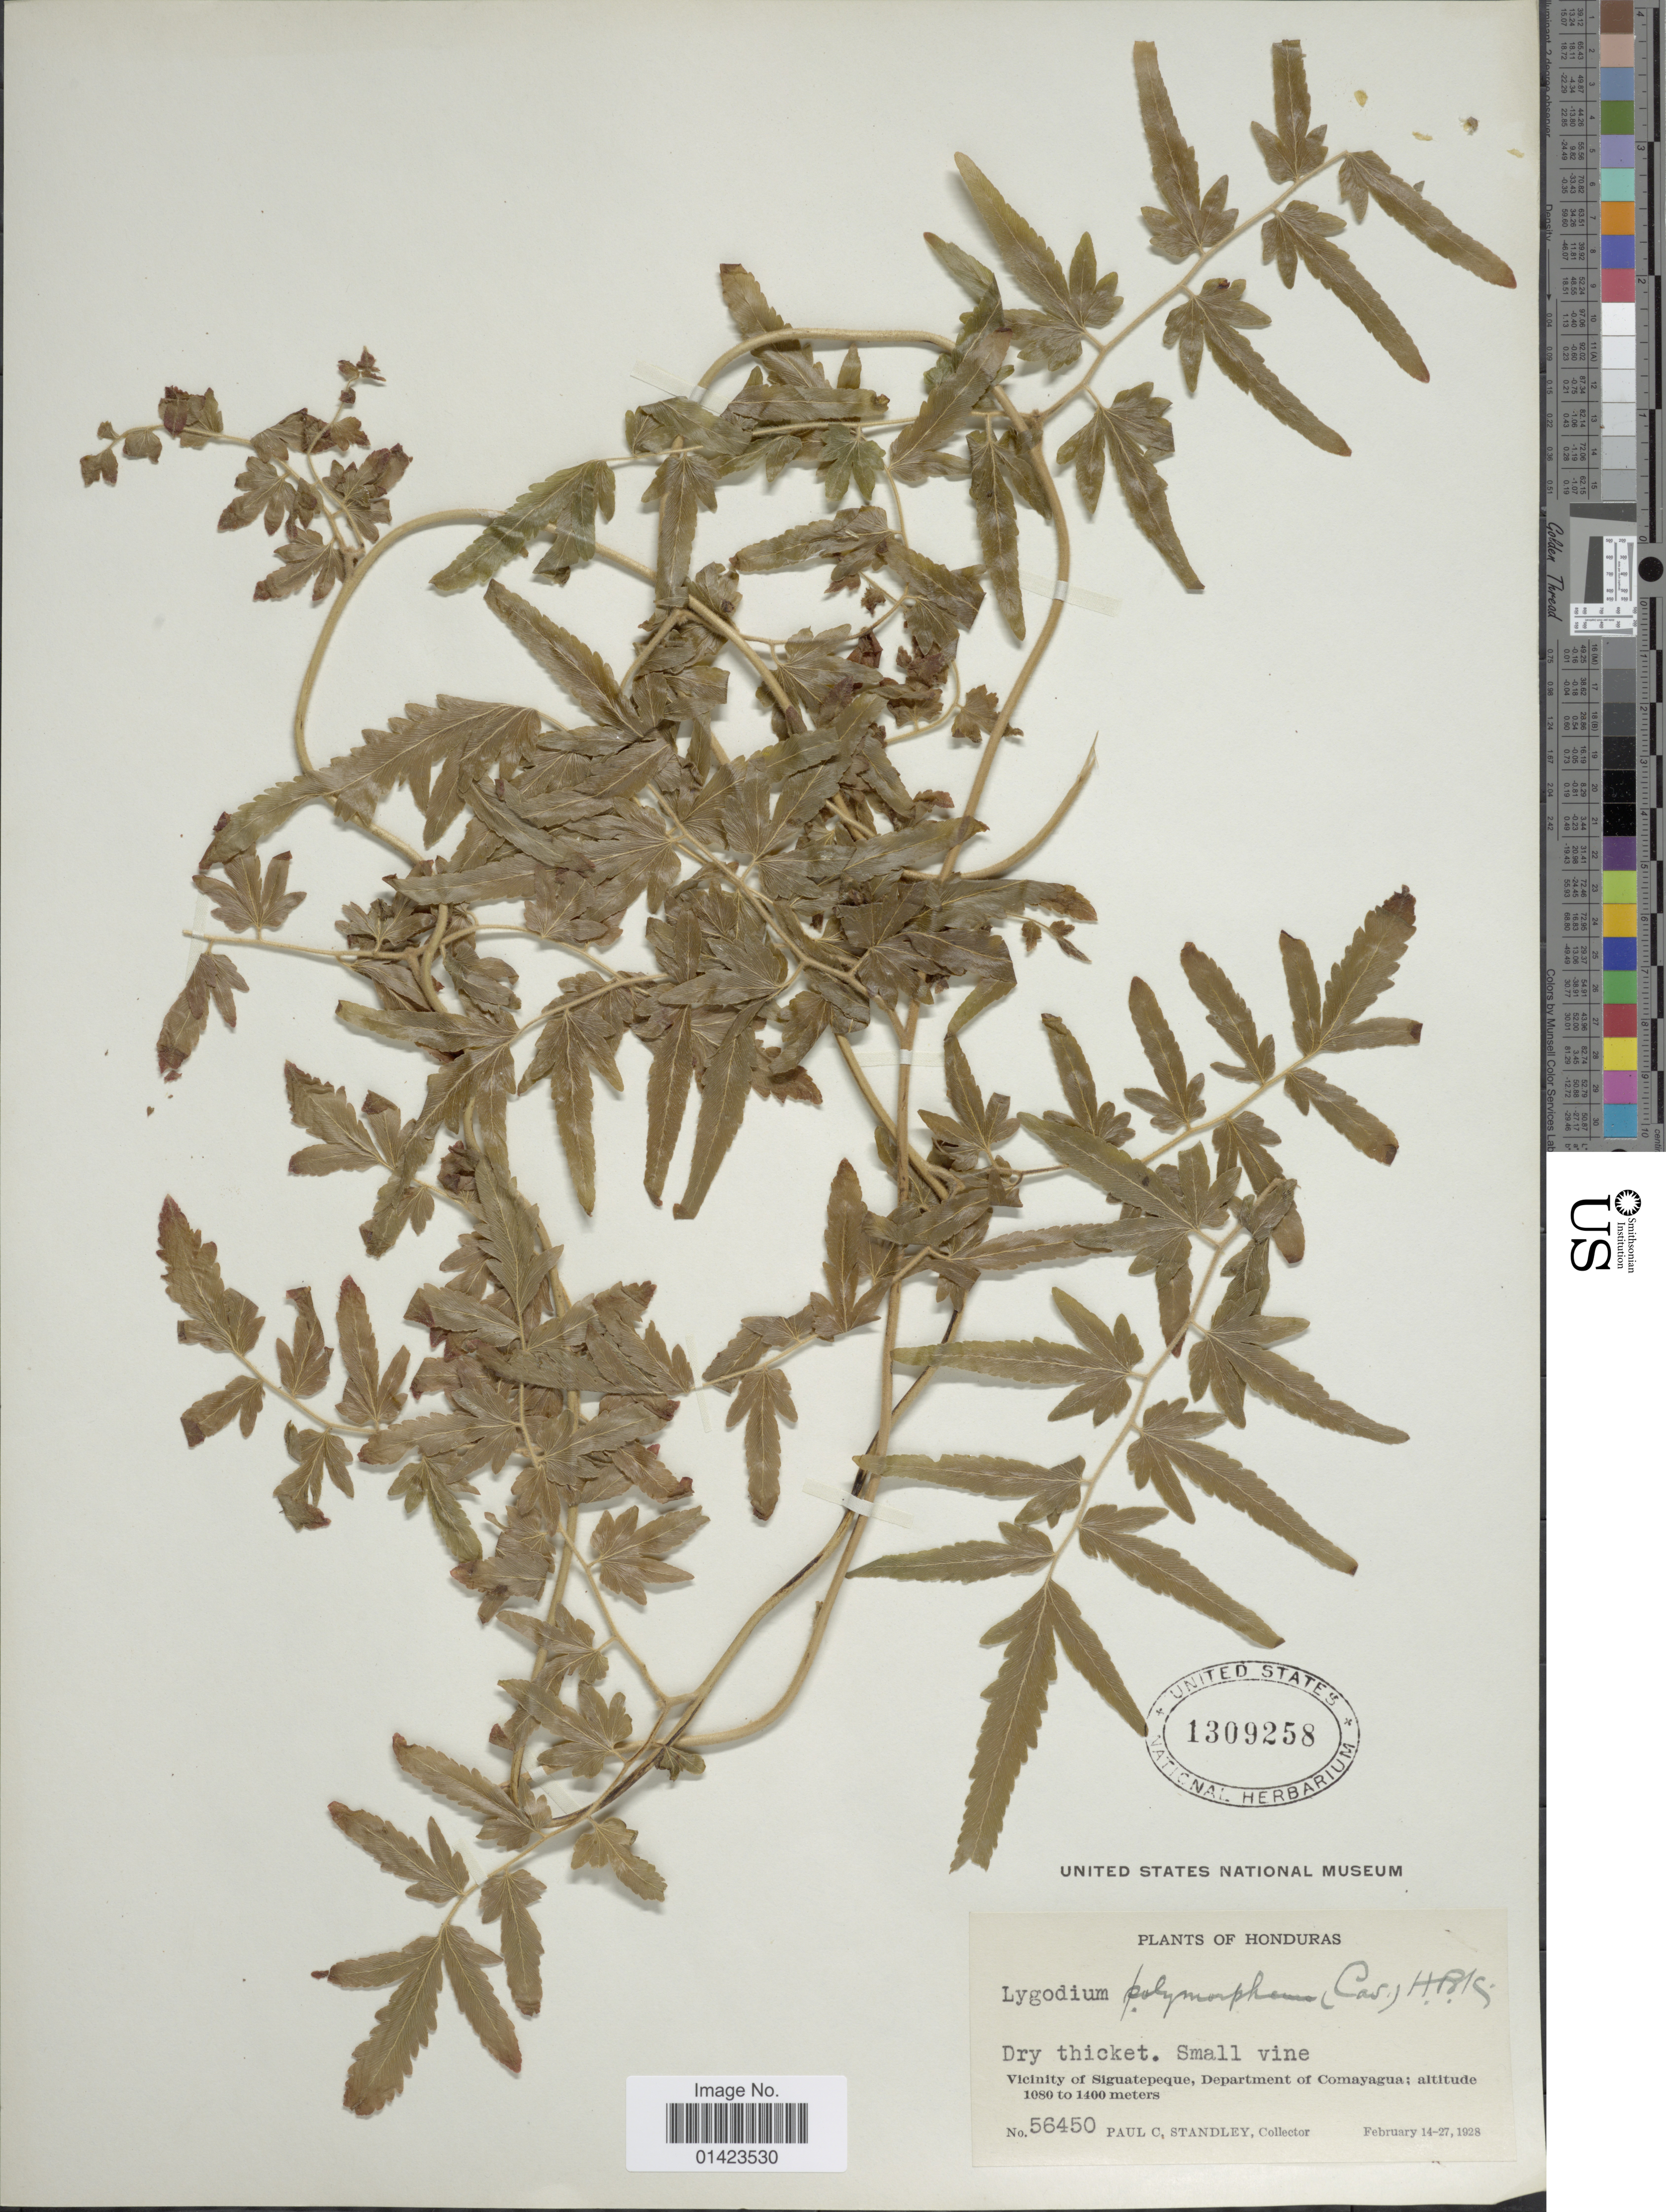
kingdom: Plantae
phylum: Tracheophyta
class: Polypodiopsida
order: Schizaeales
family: Lygodiaceae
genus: Lygodium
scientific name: Lygodium venustum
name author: Sw.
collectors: P. C. Standley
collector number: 56450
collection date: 1928-02-14/1928-02-27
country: Honduras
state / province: Comayagua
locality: Vicinity of Siguatepeque, Department of Comayagua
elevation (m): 1080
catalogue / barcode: US 1309258